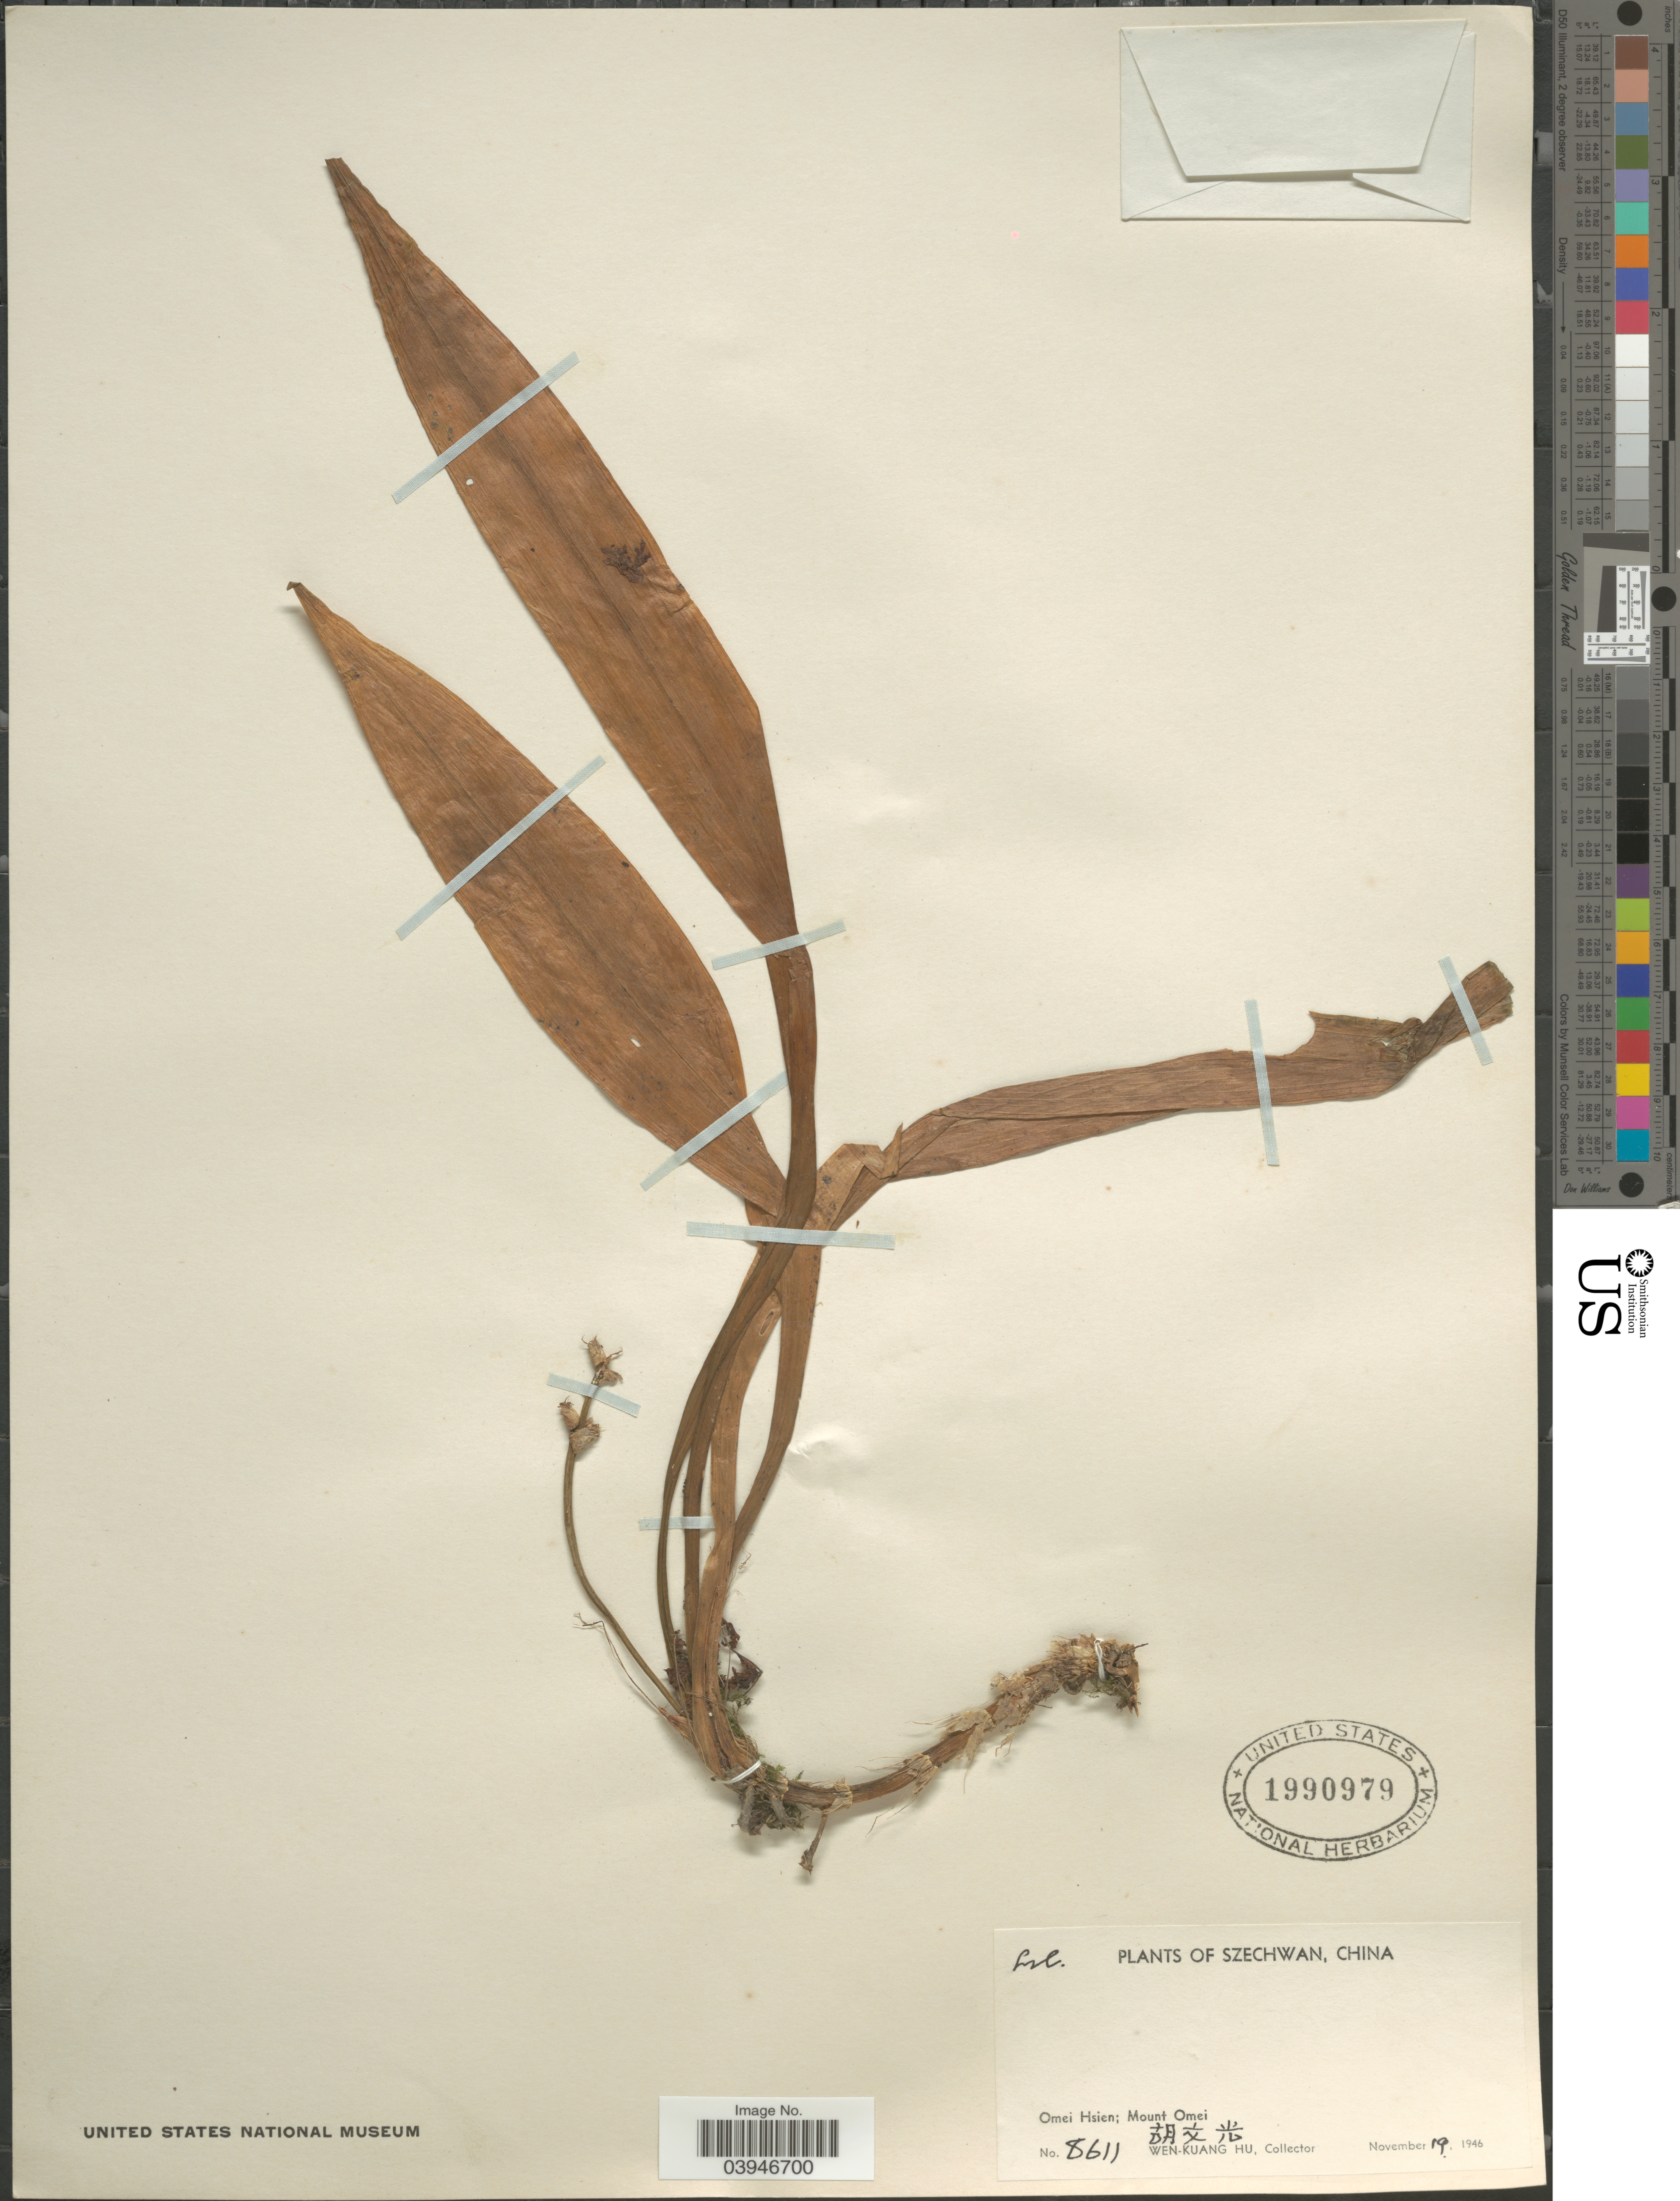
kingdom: Plantae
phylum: Tracheophyta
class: Liliopsida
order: Liliales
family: Liliaceae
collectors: W. K. Hu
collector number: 8611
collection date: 1946-11-19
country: China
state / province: Sichuan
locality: Szechwan. Omei Hsien; Mount Omei X.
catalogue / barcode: US 1990979